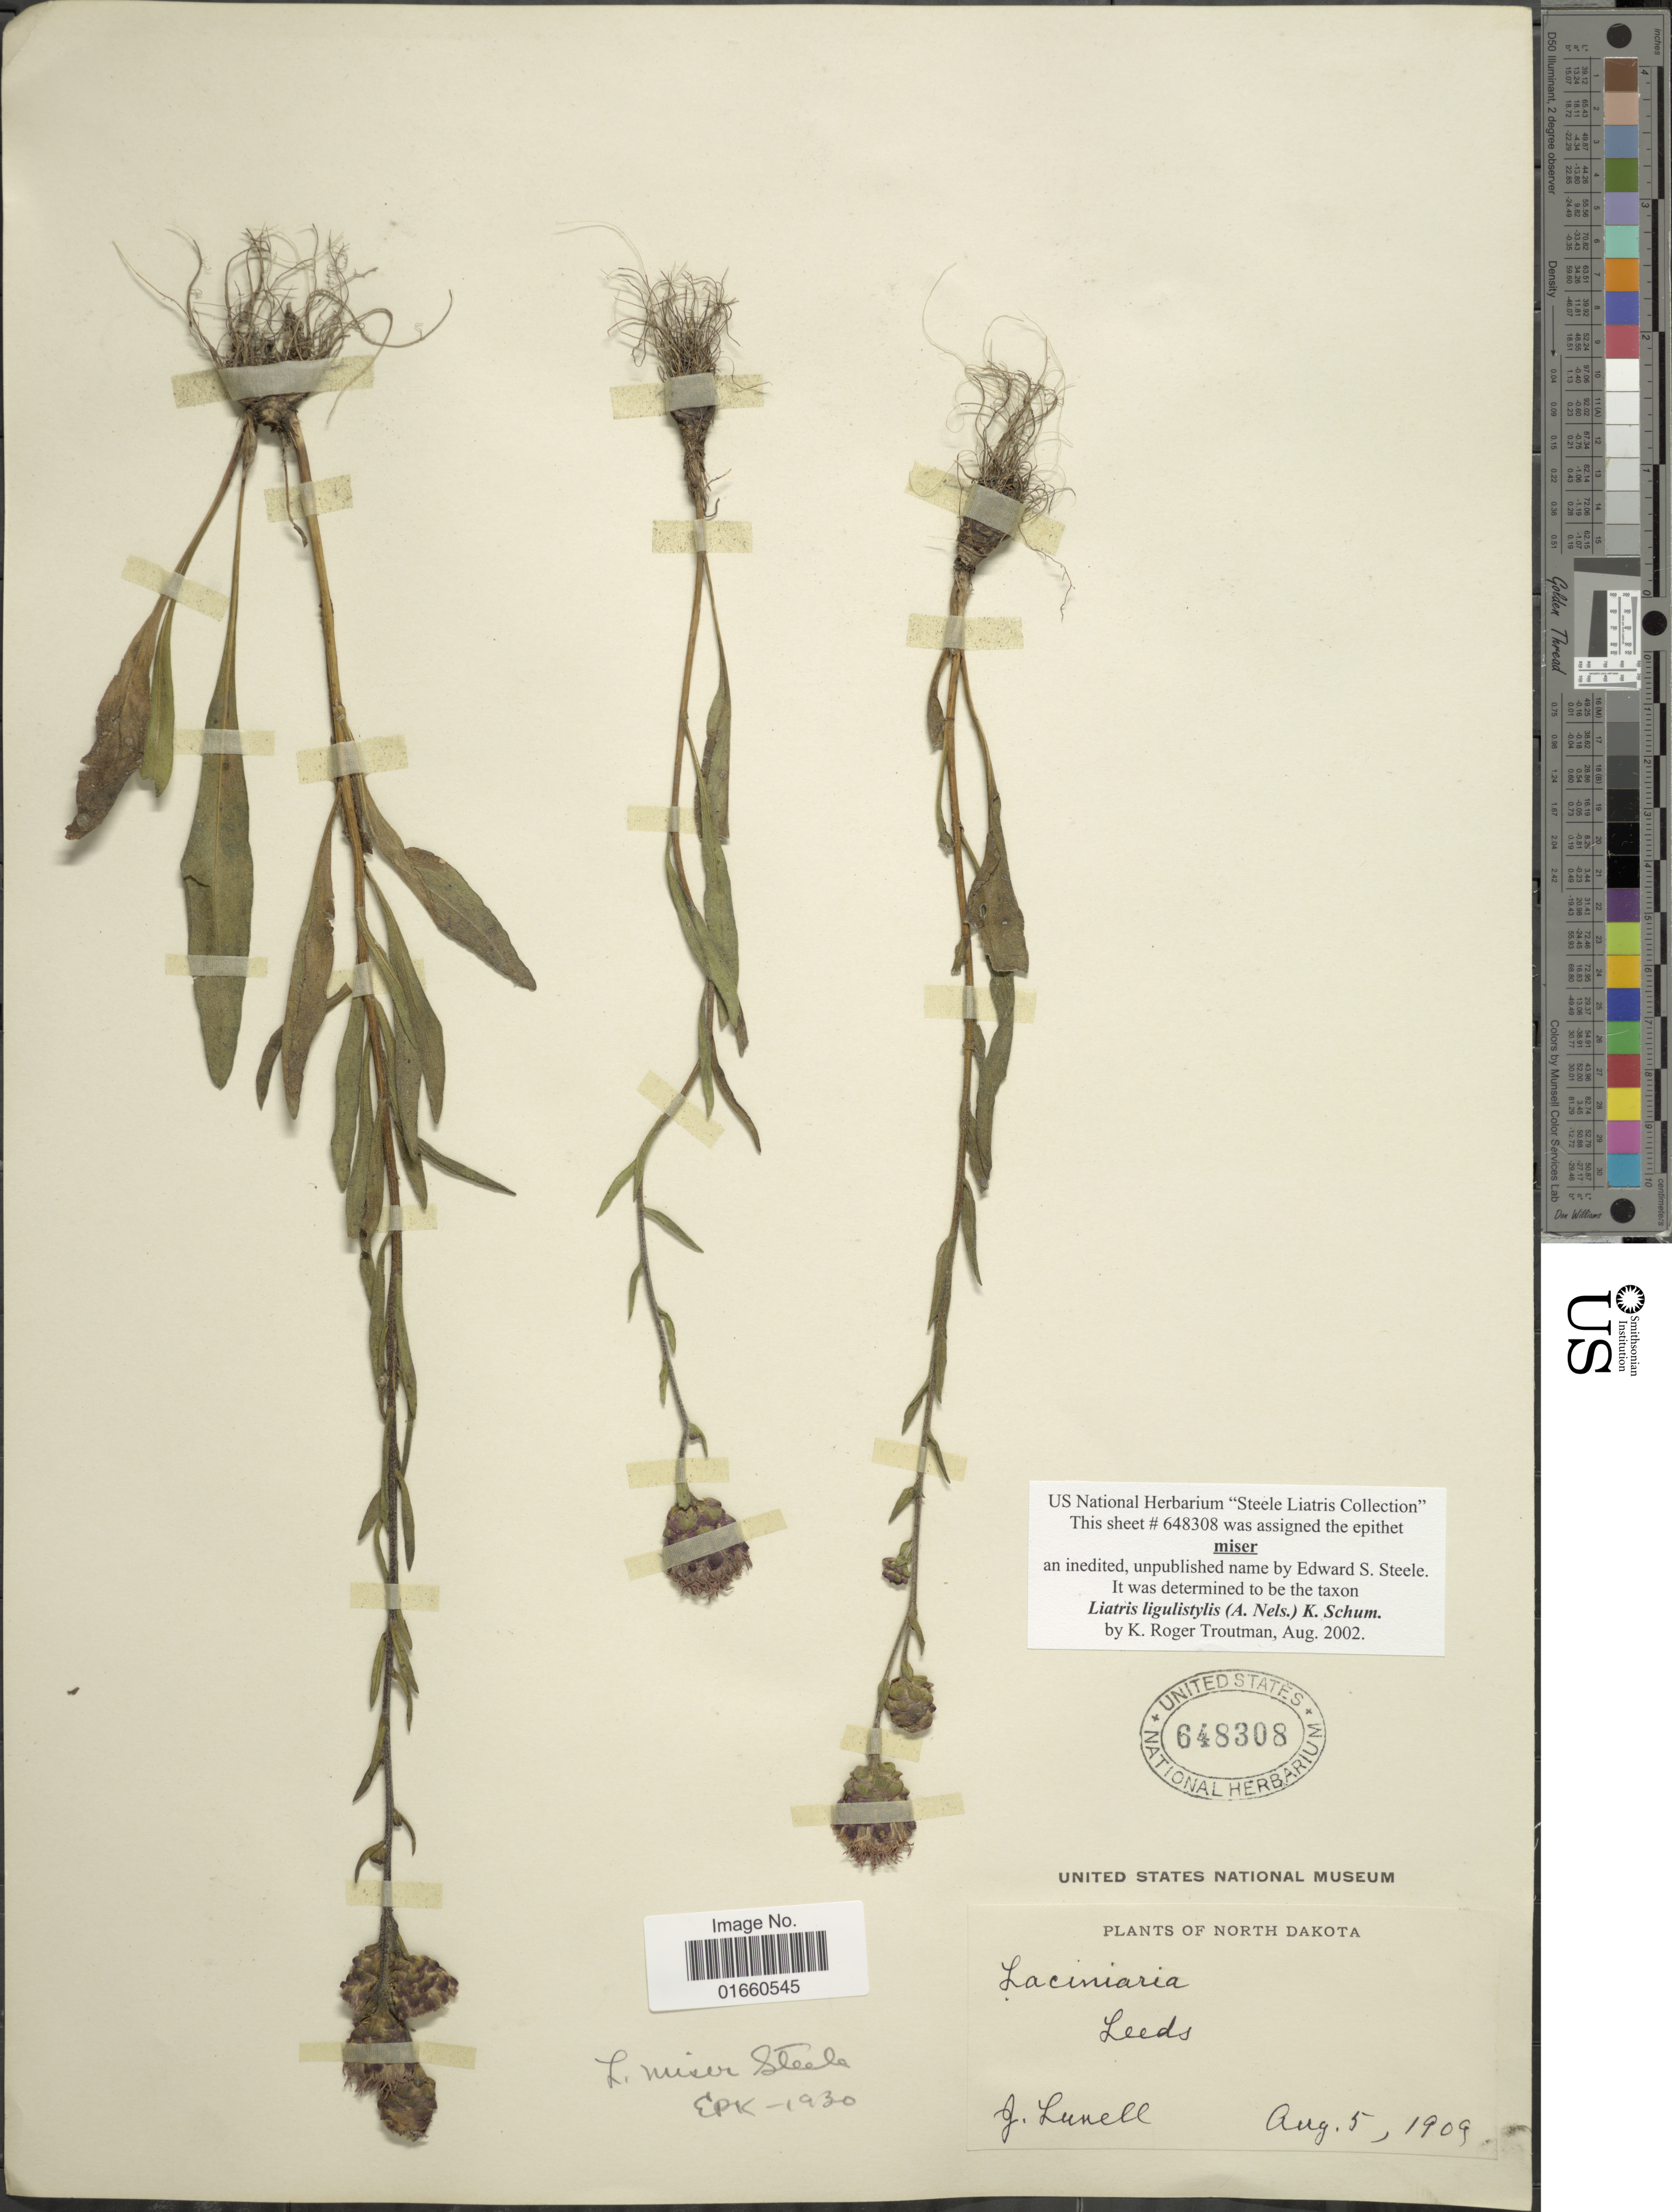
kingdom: Plantae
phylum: Tracheophyta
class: Magnoliopsida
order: Asterales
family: Asteraceae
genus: Liatris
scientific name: Liatris ligulistylis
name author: (A. Nelson) K. Schum.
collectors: J. Lunell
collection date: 1909-08-05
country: United States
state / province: North Dakota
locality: Leeds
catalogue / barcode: US 648308